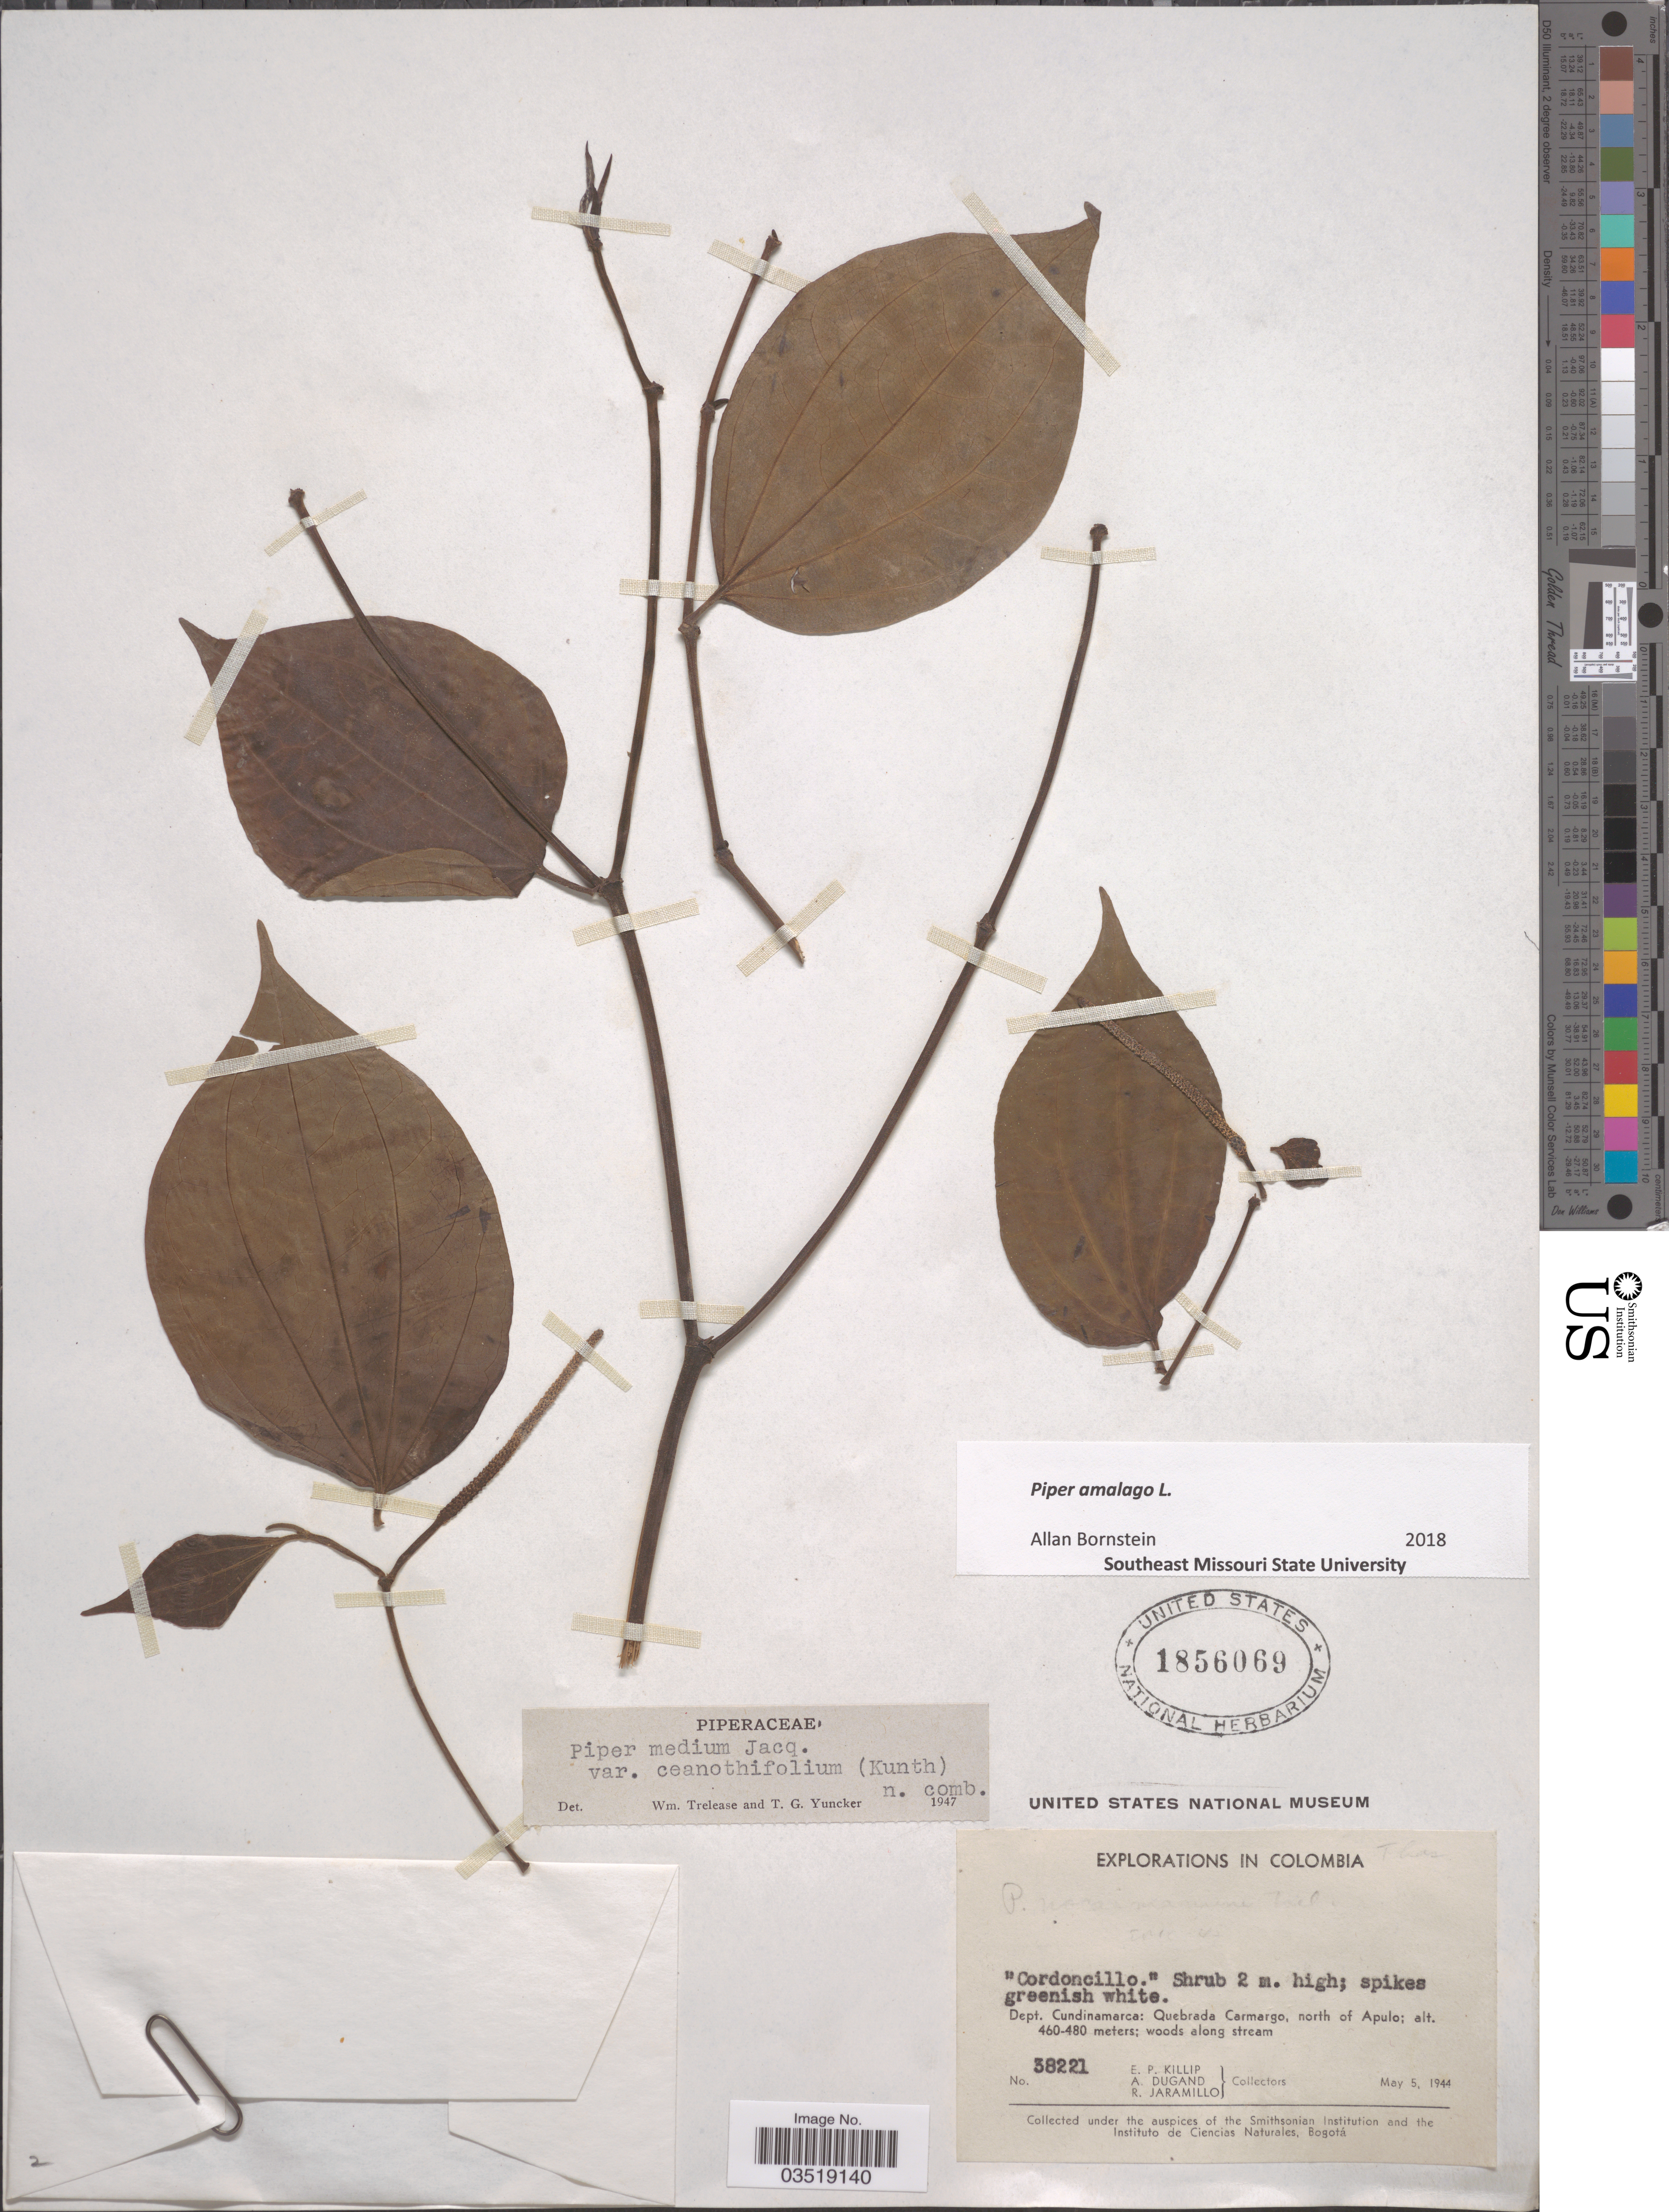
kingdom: Plantae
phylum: Tracheophyta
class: Magnoliopsida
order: Piperales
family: Piperaceae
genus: Piper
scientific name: Piper amalago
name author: L.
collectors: E. P. Killip, A. Dugand & R. Jaramillo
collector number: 38221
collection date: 1944-05-05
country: Colombia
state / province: Cundinamarca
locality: Dept. Cundinamarca: Quebrada Carmargo, north of Apulo.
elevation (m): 460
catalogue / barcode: US 1856069